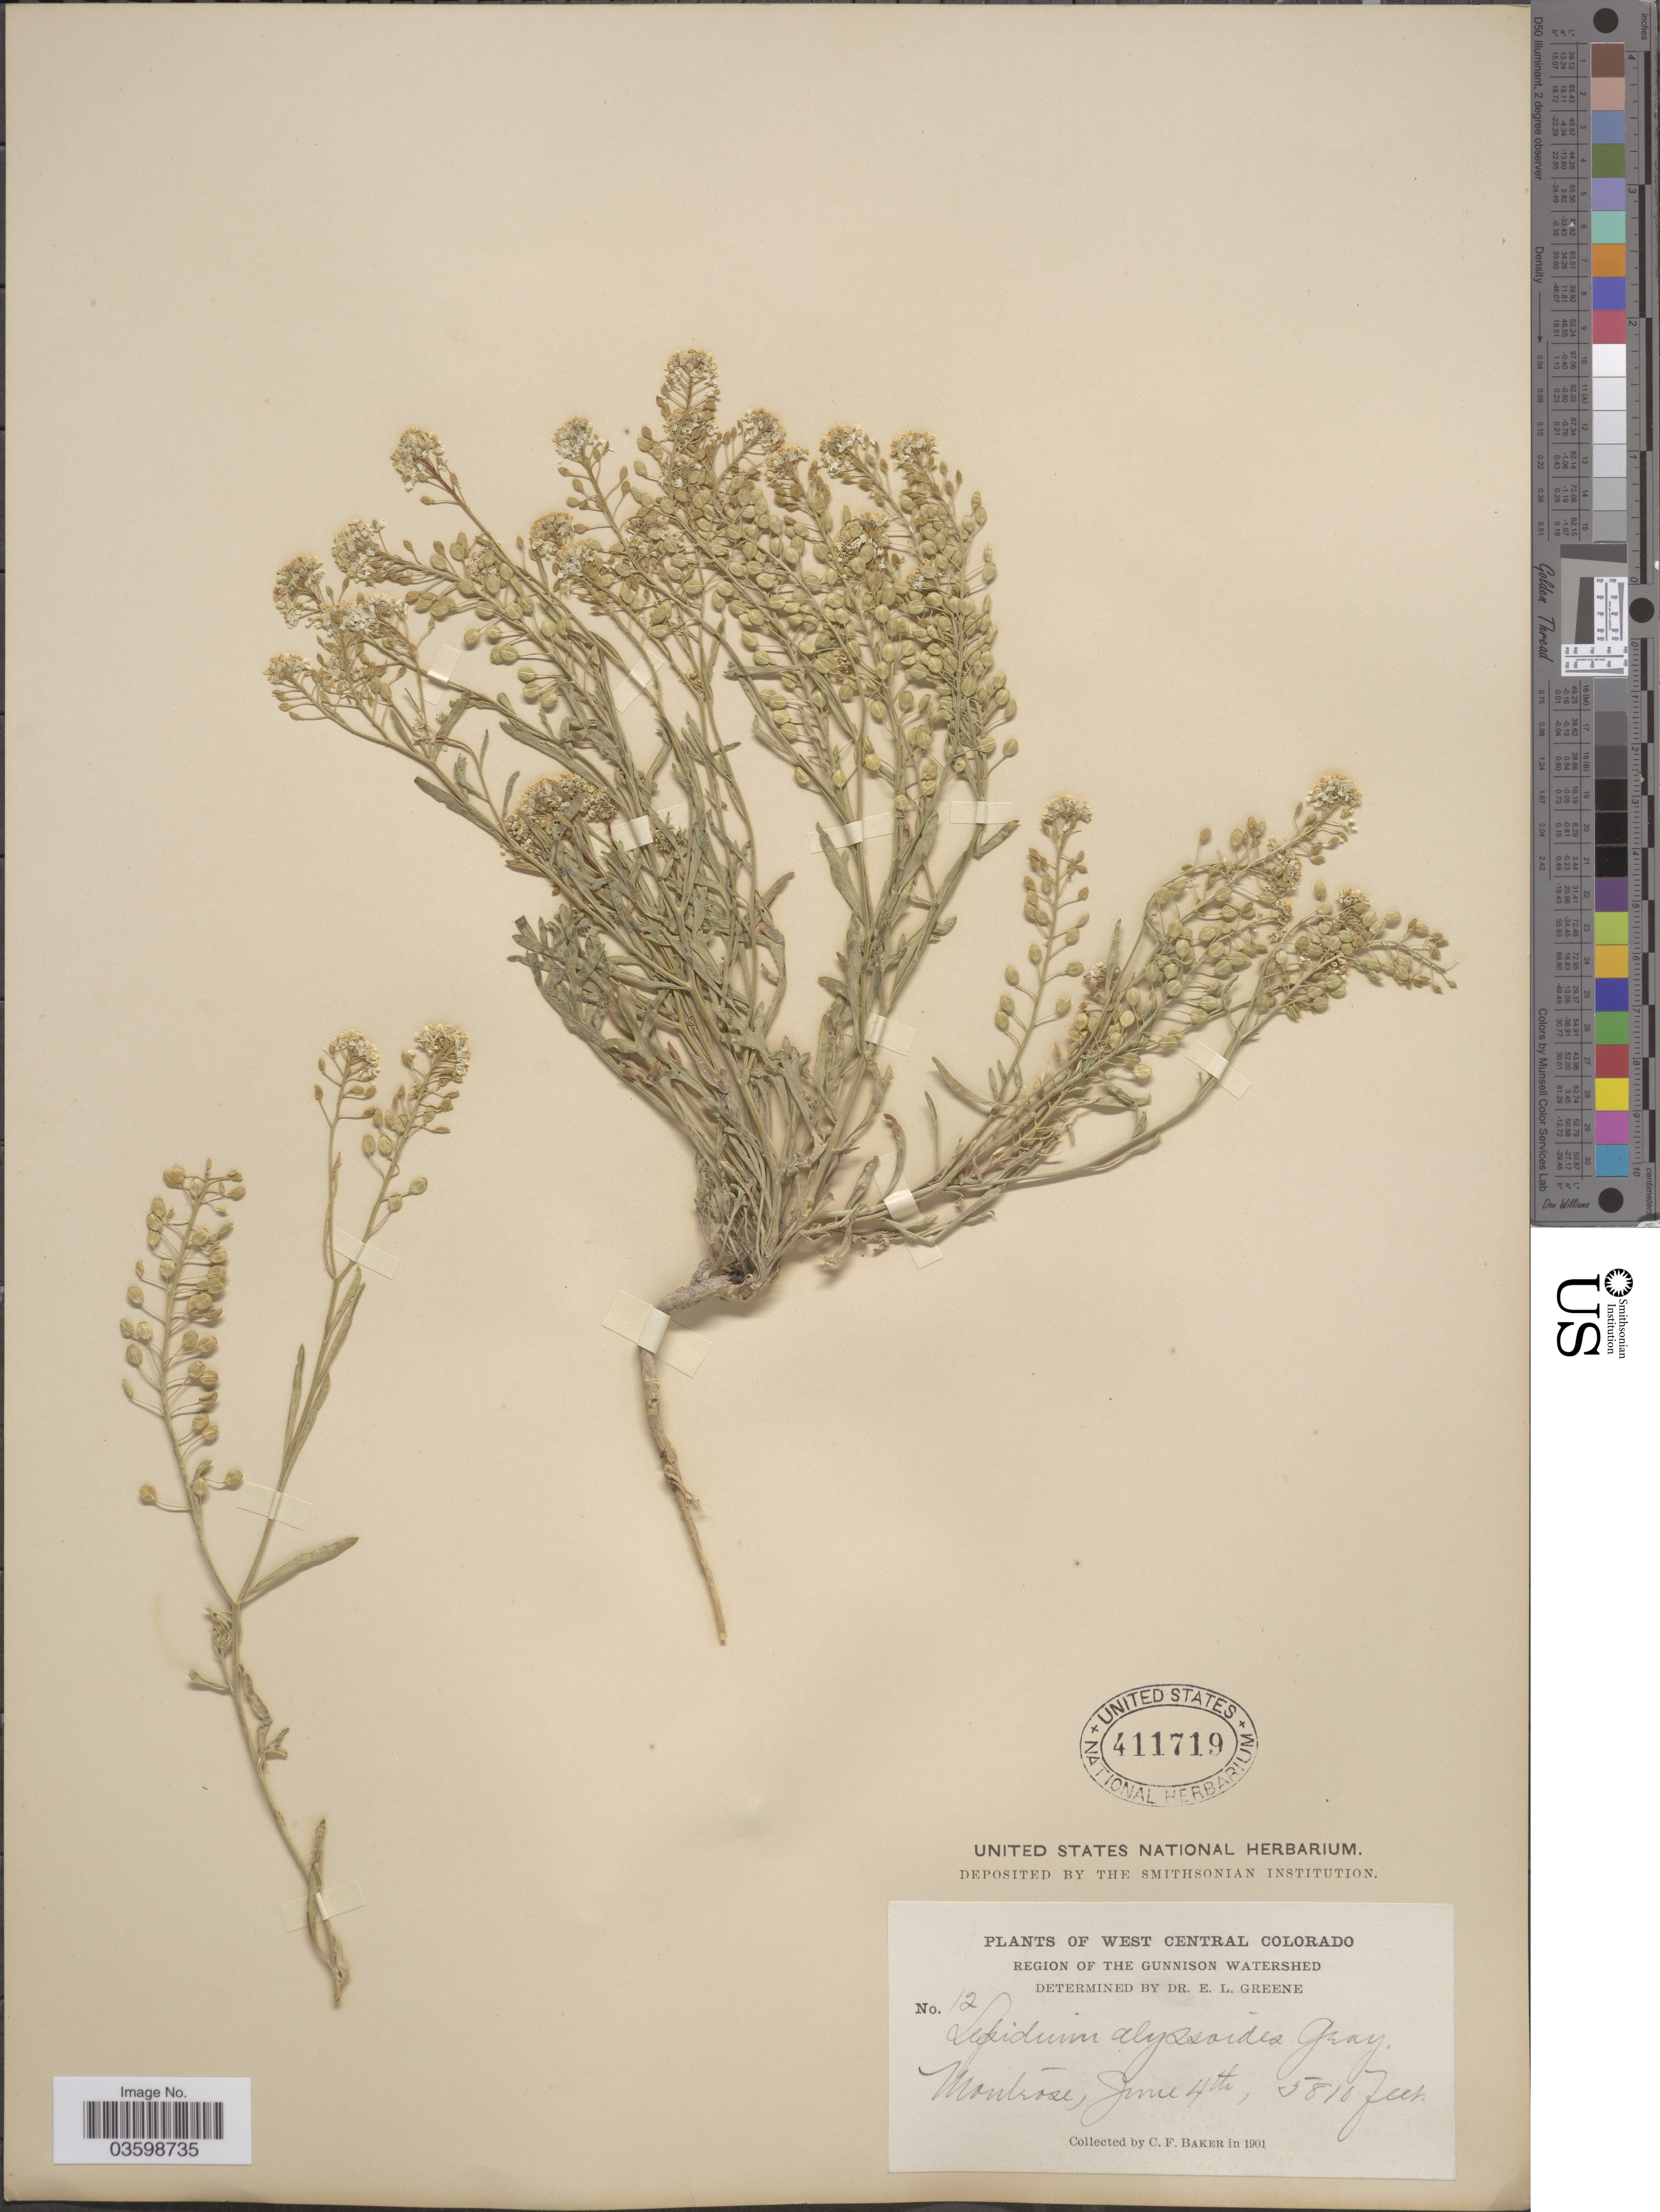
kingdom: Plantae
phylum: Tracheophyta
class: Magnoliopsida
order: Brassicales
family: Brassicaceae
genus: Lepidium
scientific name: Lepidium montanum var. alyssoides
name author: (A. Gray) M.E. Jones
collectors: C. F. Baker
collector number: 12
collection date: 1901-06-04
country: United States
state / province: Colorado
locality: West Central Colorado. Region of the Gunnison Watershed. Montrose.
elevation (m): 1771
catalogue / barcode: US 411719